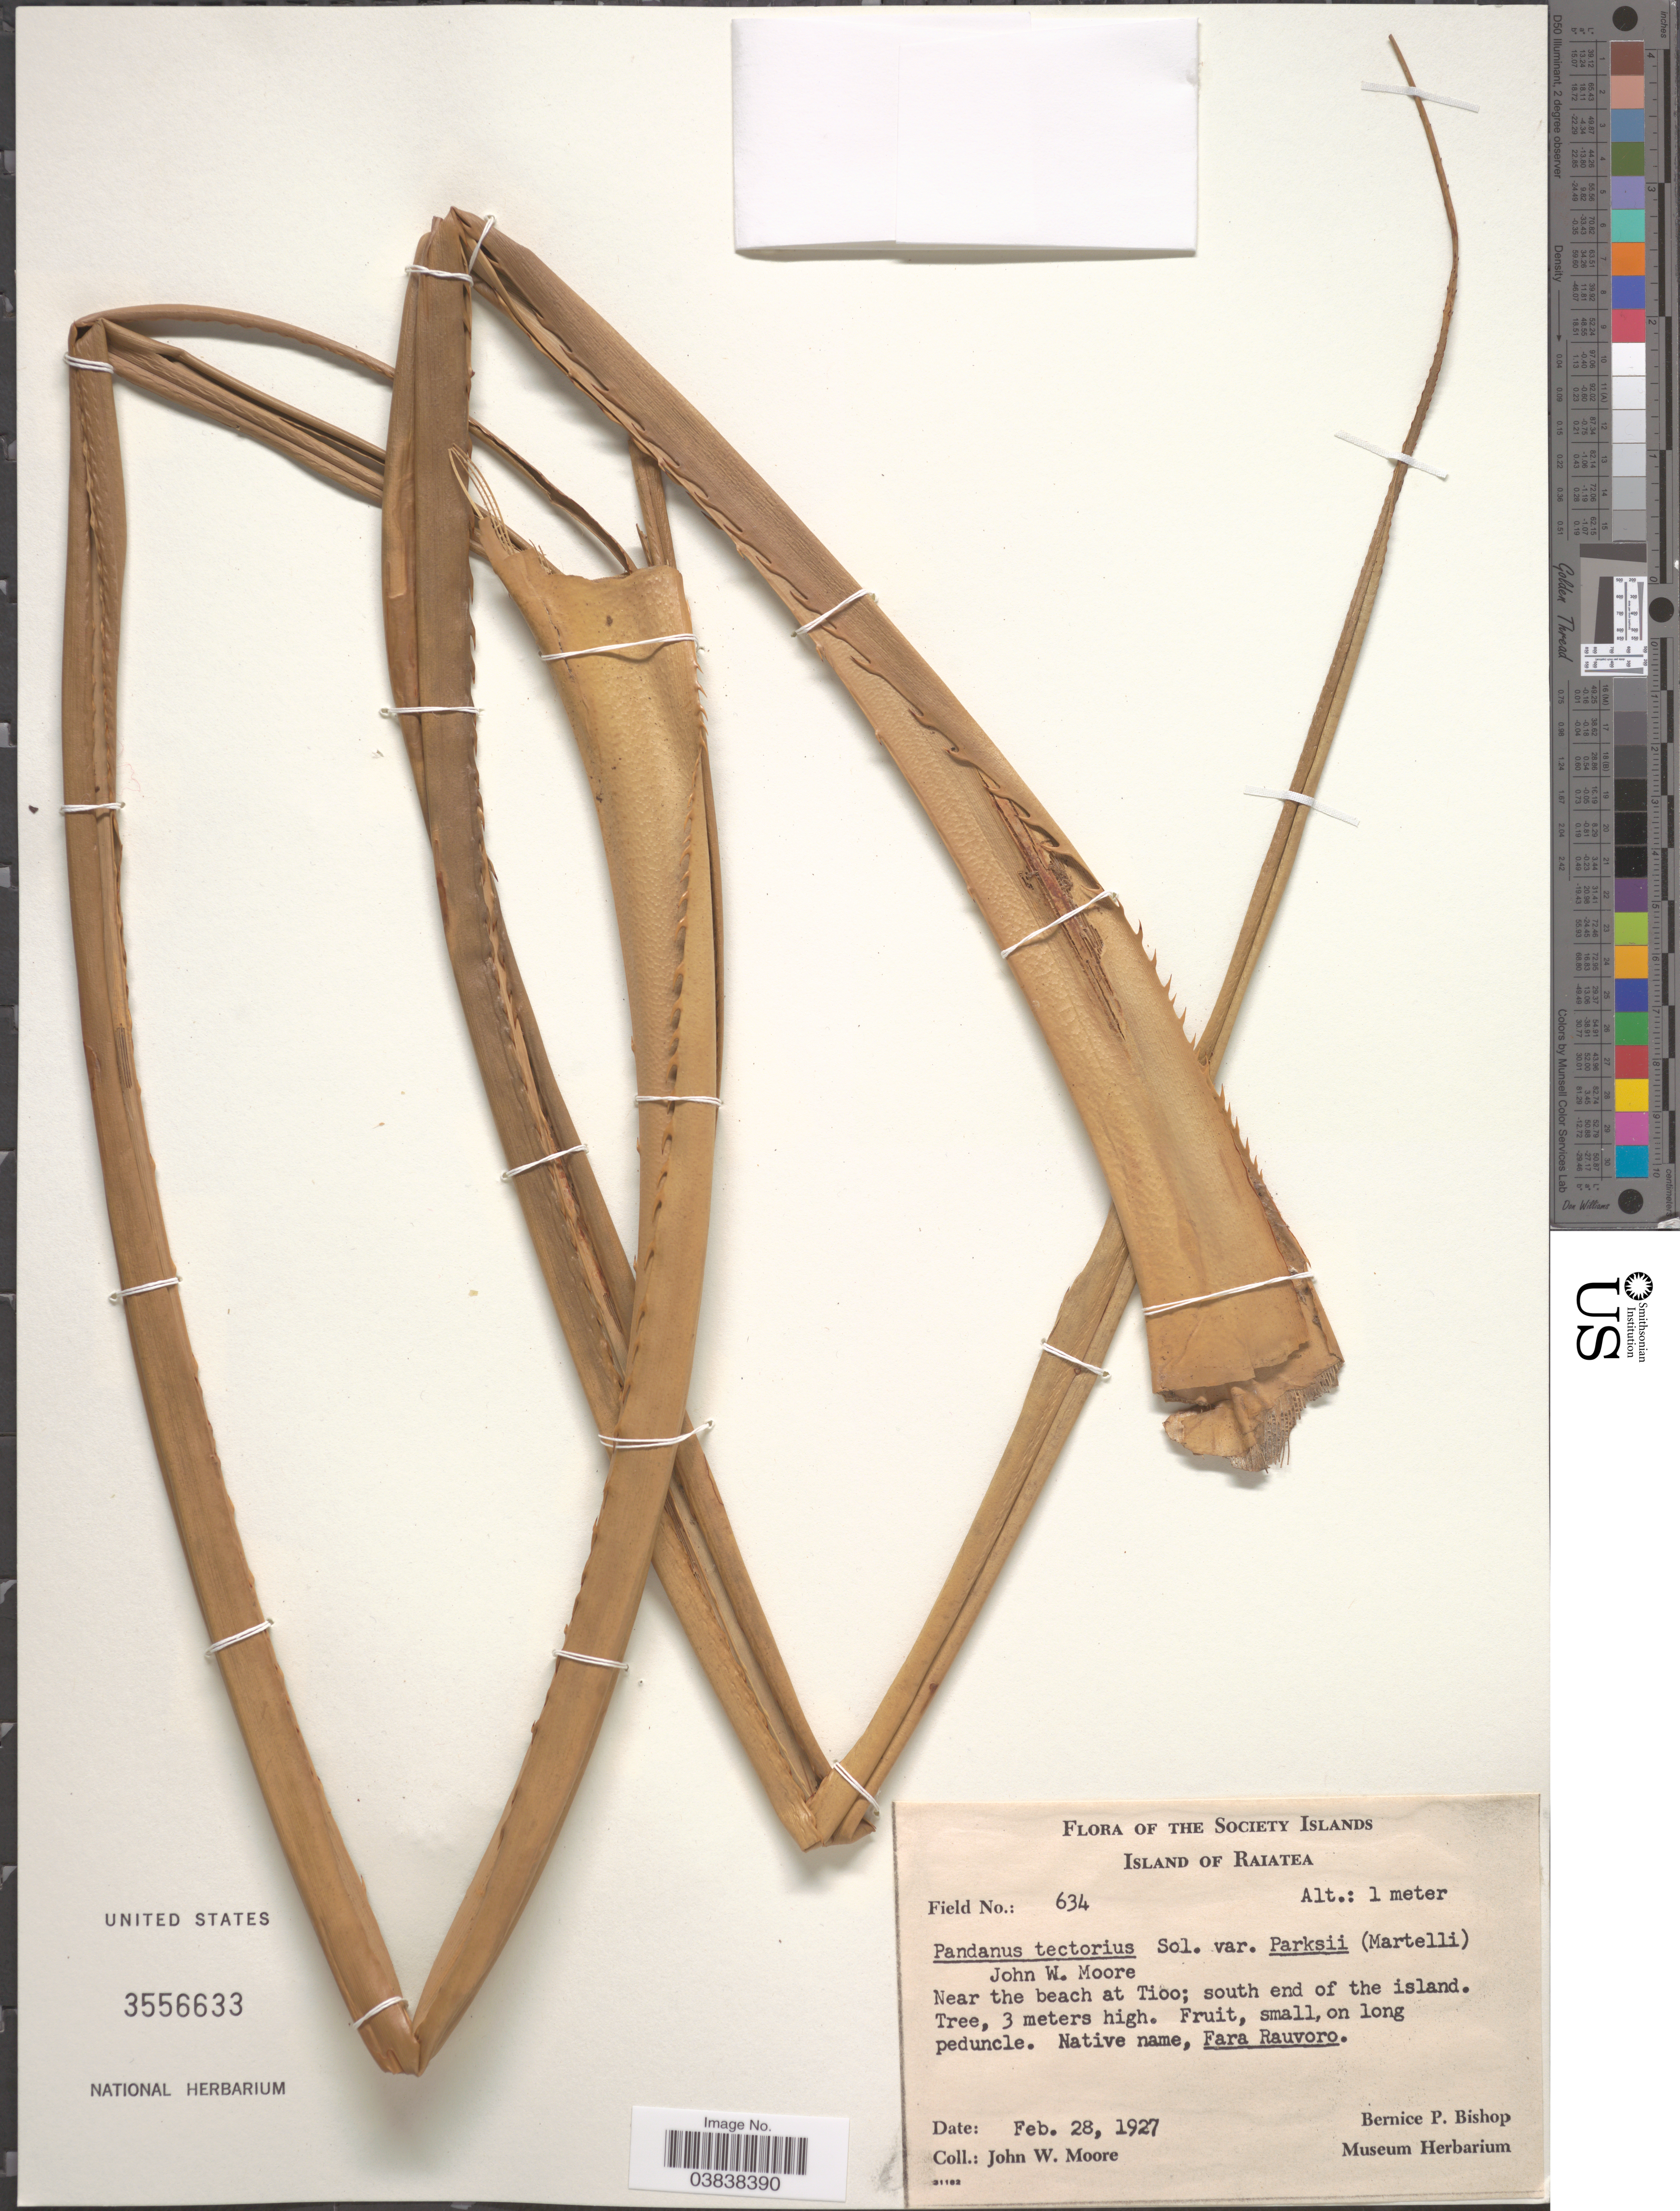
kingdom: Plantae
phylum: Tracheophyta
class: Liliopsida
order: Pandanales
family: Pandanaceae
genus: Pandanus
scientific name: Pandanus tectorius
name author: Parkinson ex DuRoi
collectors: J. Moore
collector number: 634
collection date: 1927-02-28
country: French Polynesia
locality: Society Islands. Island of Raiatea. Near the beach at Tioo; south end of the island.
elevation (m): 1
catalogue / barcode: US 3556633